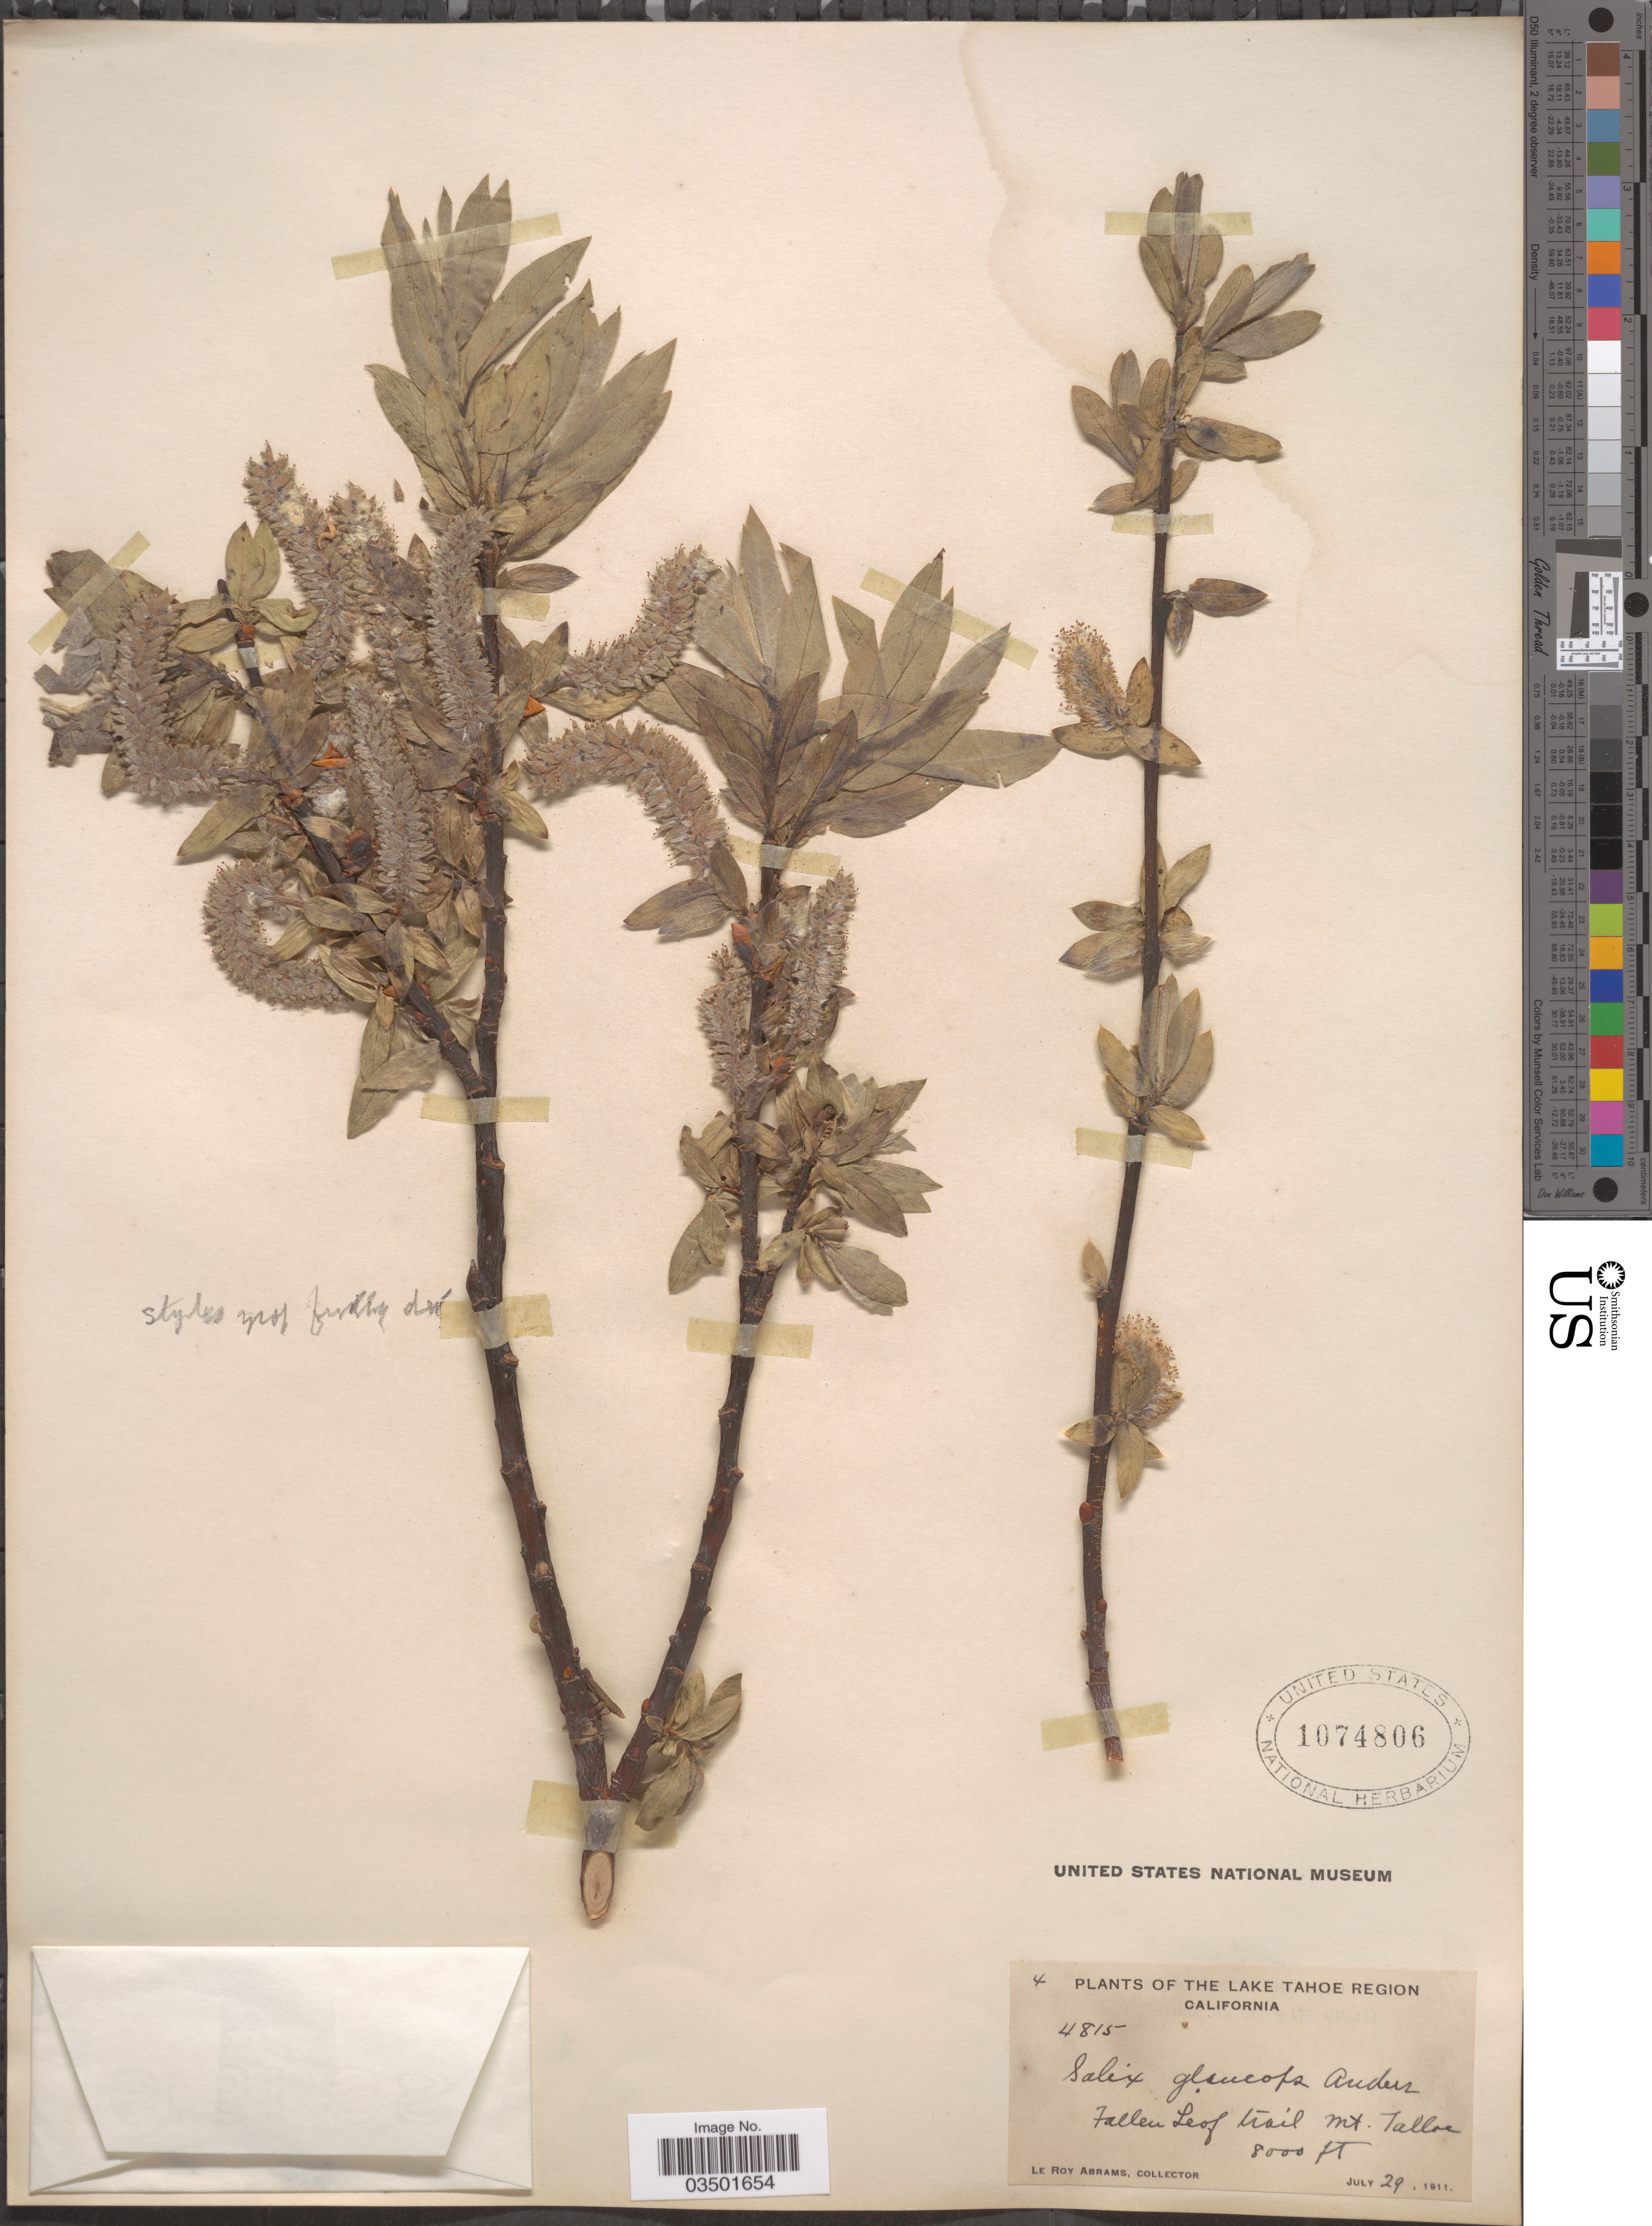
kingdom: Plantae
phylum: Tracheophyta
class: Magnoliopsida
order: Malpighiales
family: Salicaceae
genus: Salix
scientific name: Salix orestera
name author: C.K. Schneid.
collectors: L. Abrams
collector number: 4815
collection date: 1911-07-29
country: United States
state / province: California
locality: The Lake Tahoe Region. Fallen Leaf trail Mt. Tallac.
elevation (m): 2438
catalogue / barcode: US 1074806